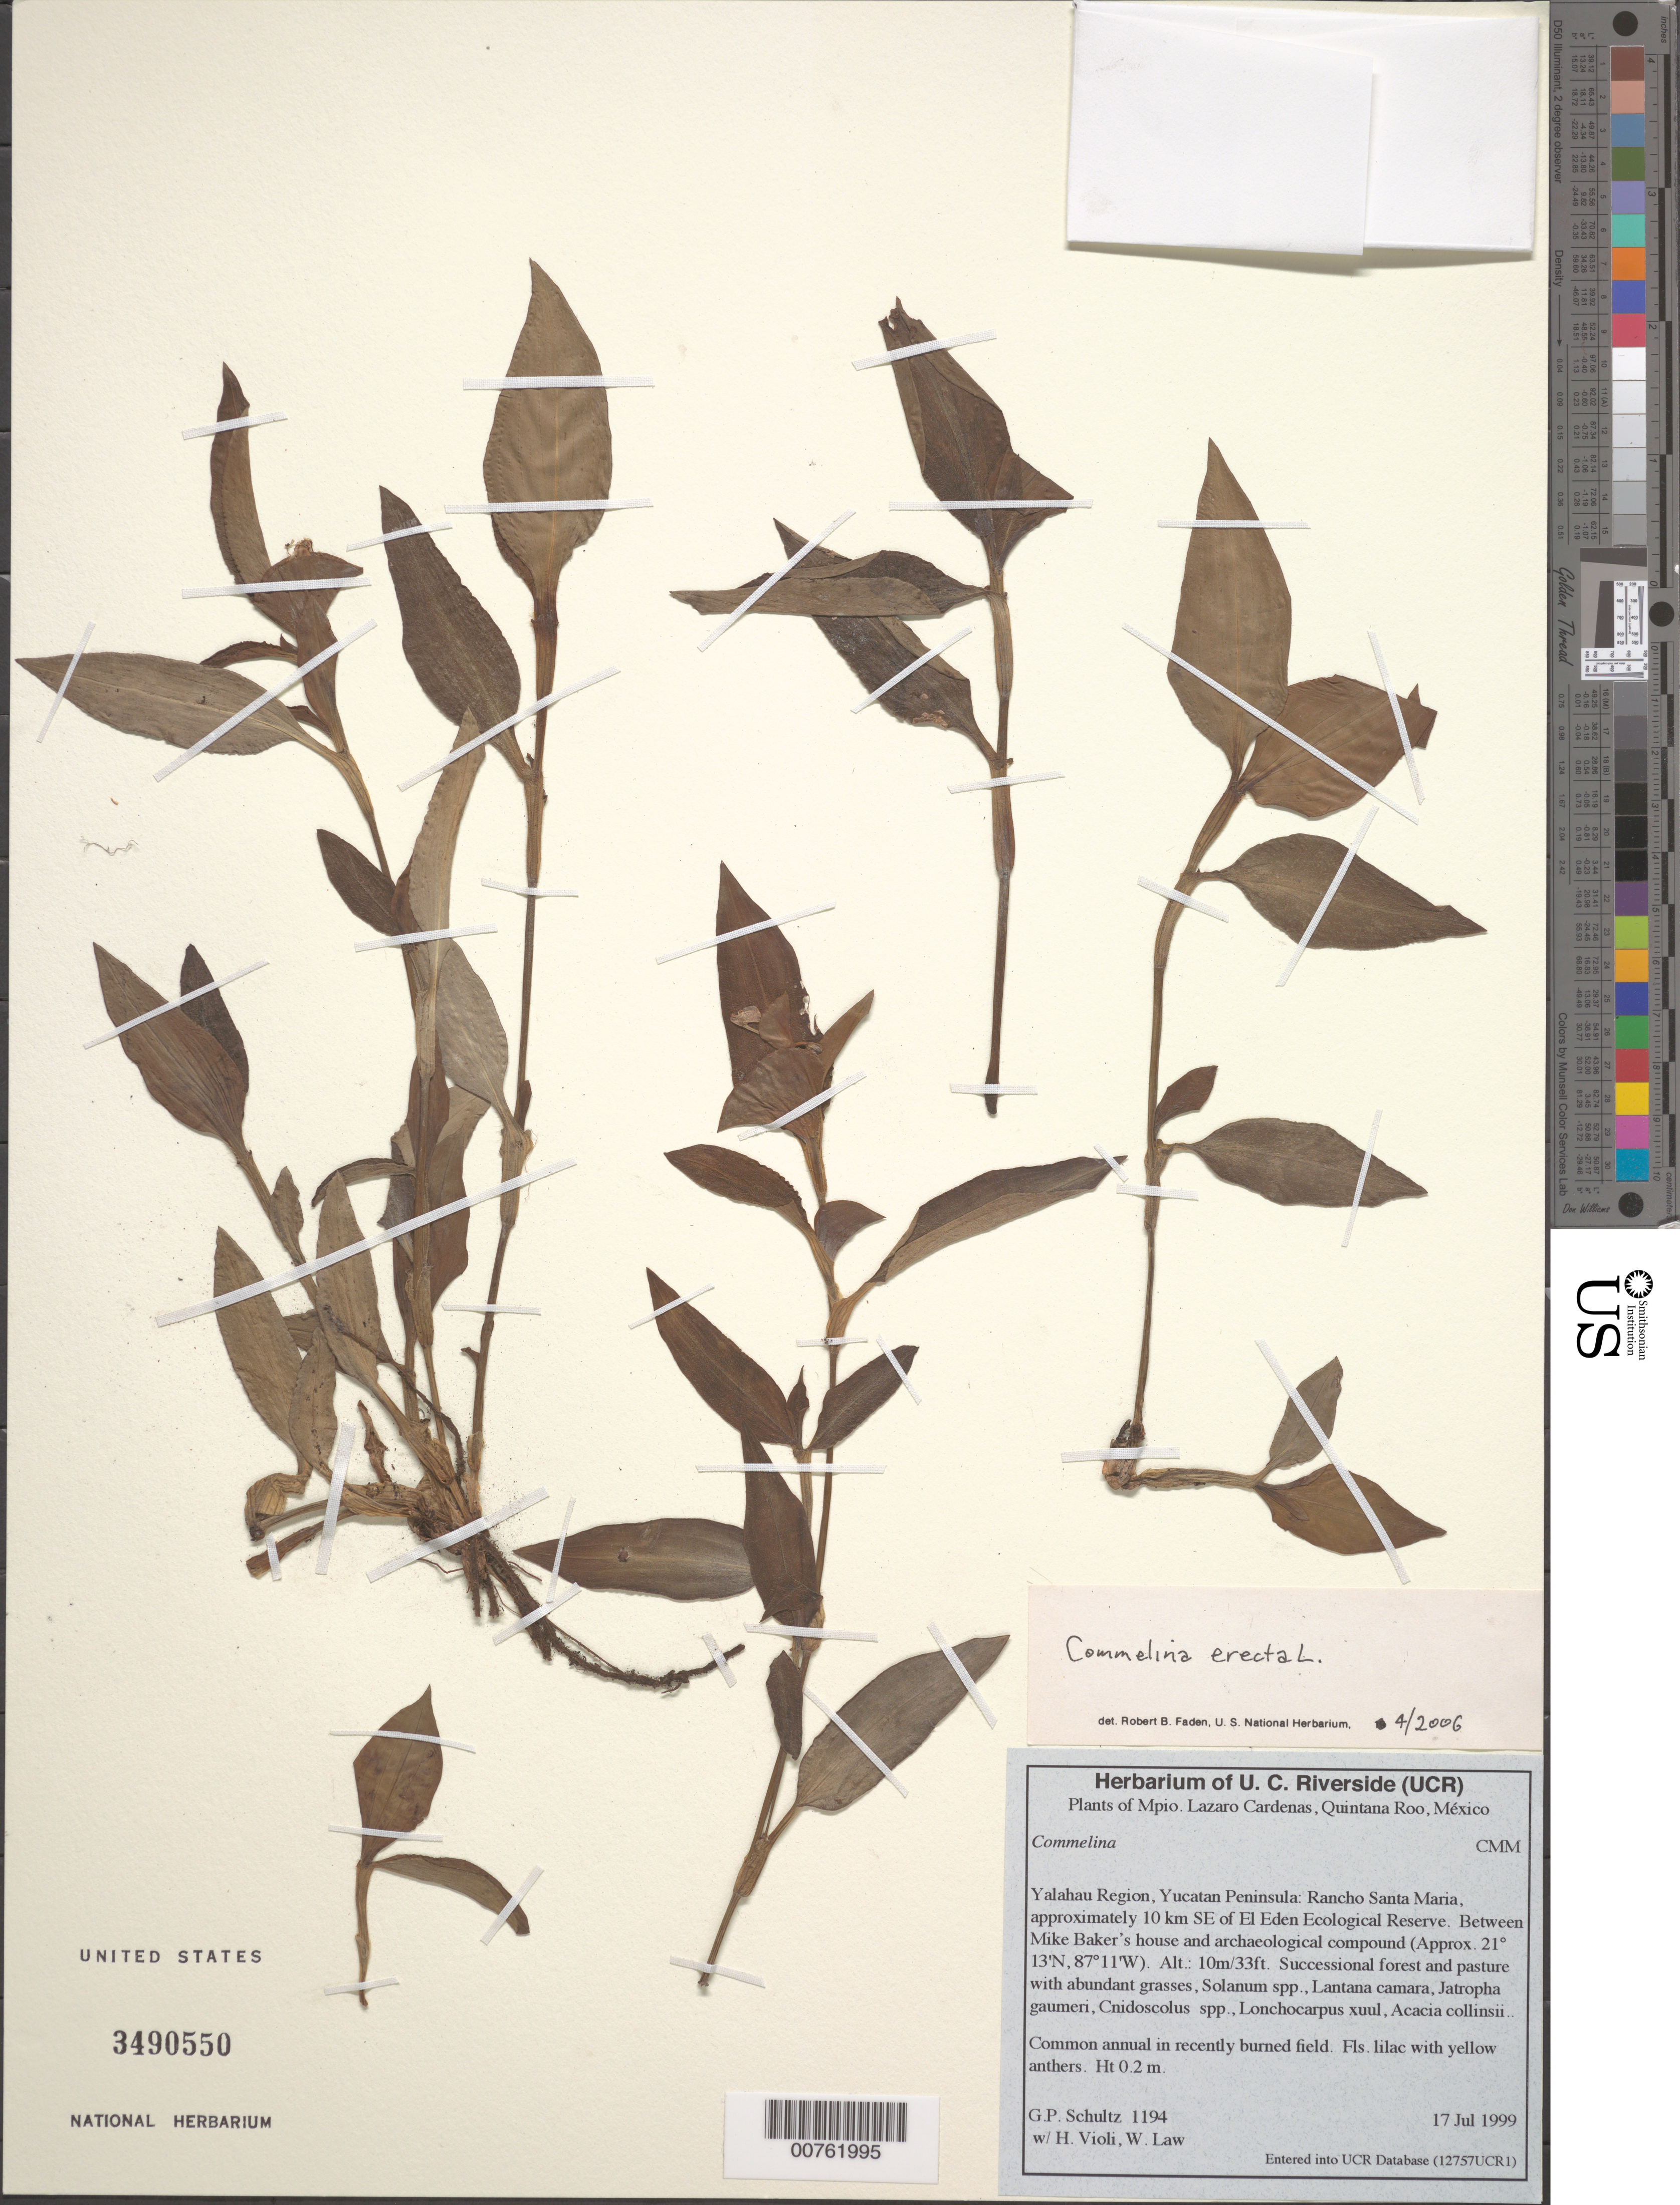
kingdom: Plantae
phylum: Tracheophyta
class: Liliopsida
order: Commelinales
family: Commelinaceae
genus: Commelina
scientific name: Commelina erecta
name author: L.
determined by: Faden, Robert B., (US), Smithsonian Institution - National Museum of Natural History (UNITED STATES)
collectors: G. Schultz, H. Violi & W. Law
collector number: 1194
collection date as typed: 17 Jul 1999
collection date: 1999-07-17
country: Mexico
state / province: Quintana Roo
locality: Yalahau Region, Yucatan Peninsula: Rancho Santa Maria, approximately 10 km SE of El Eden Ecological Reserve.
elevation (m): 10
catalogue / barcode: US 3490550